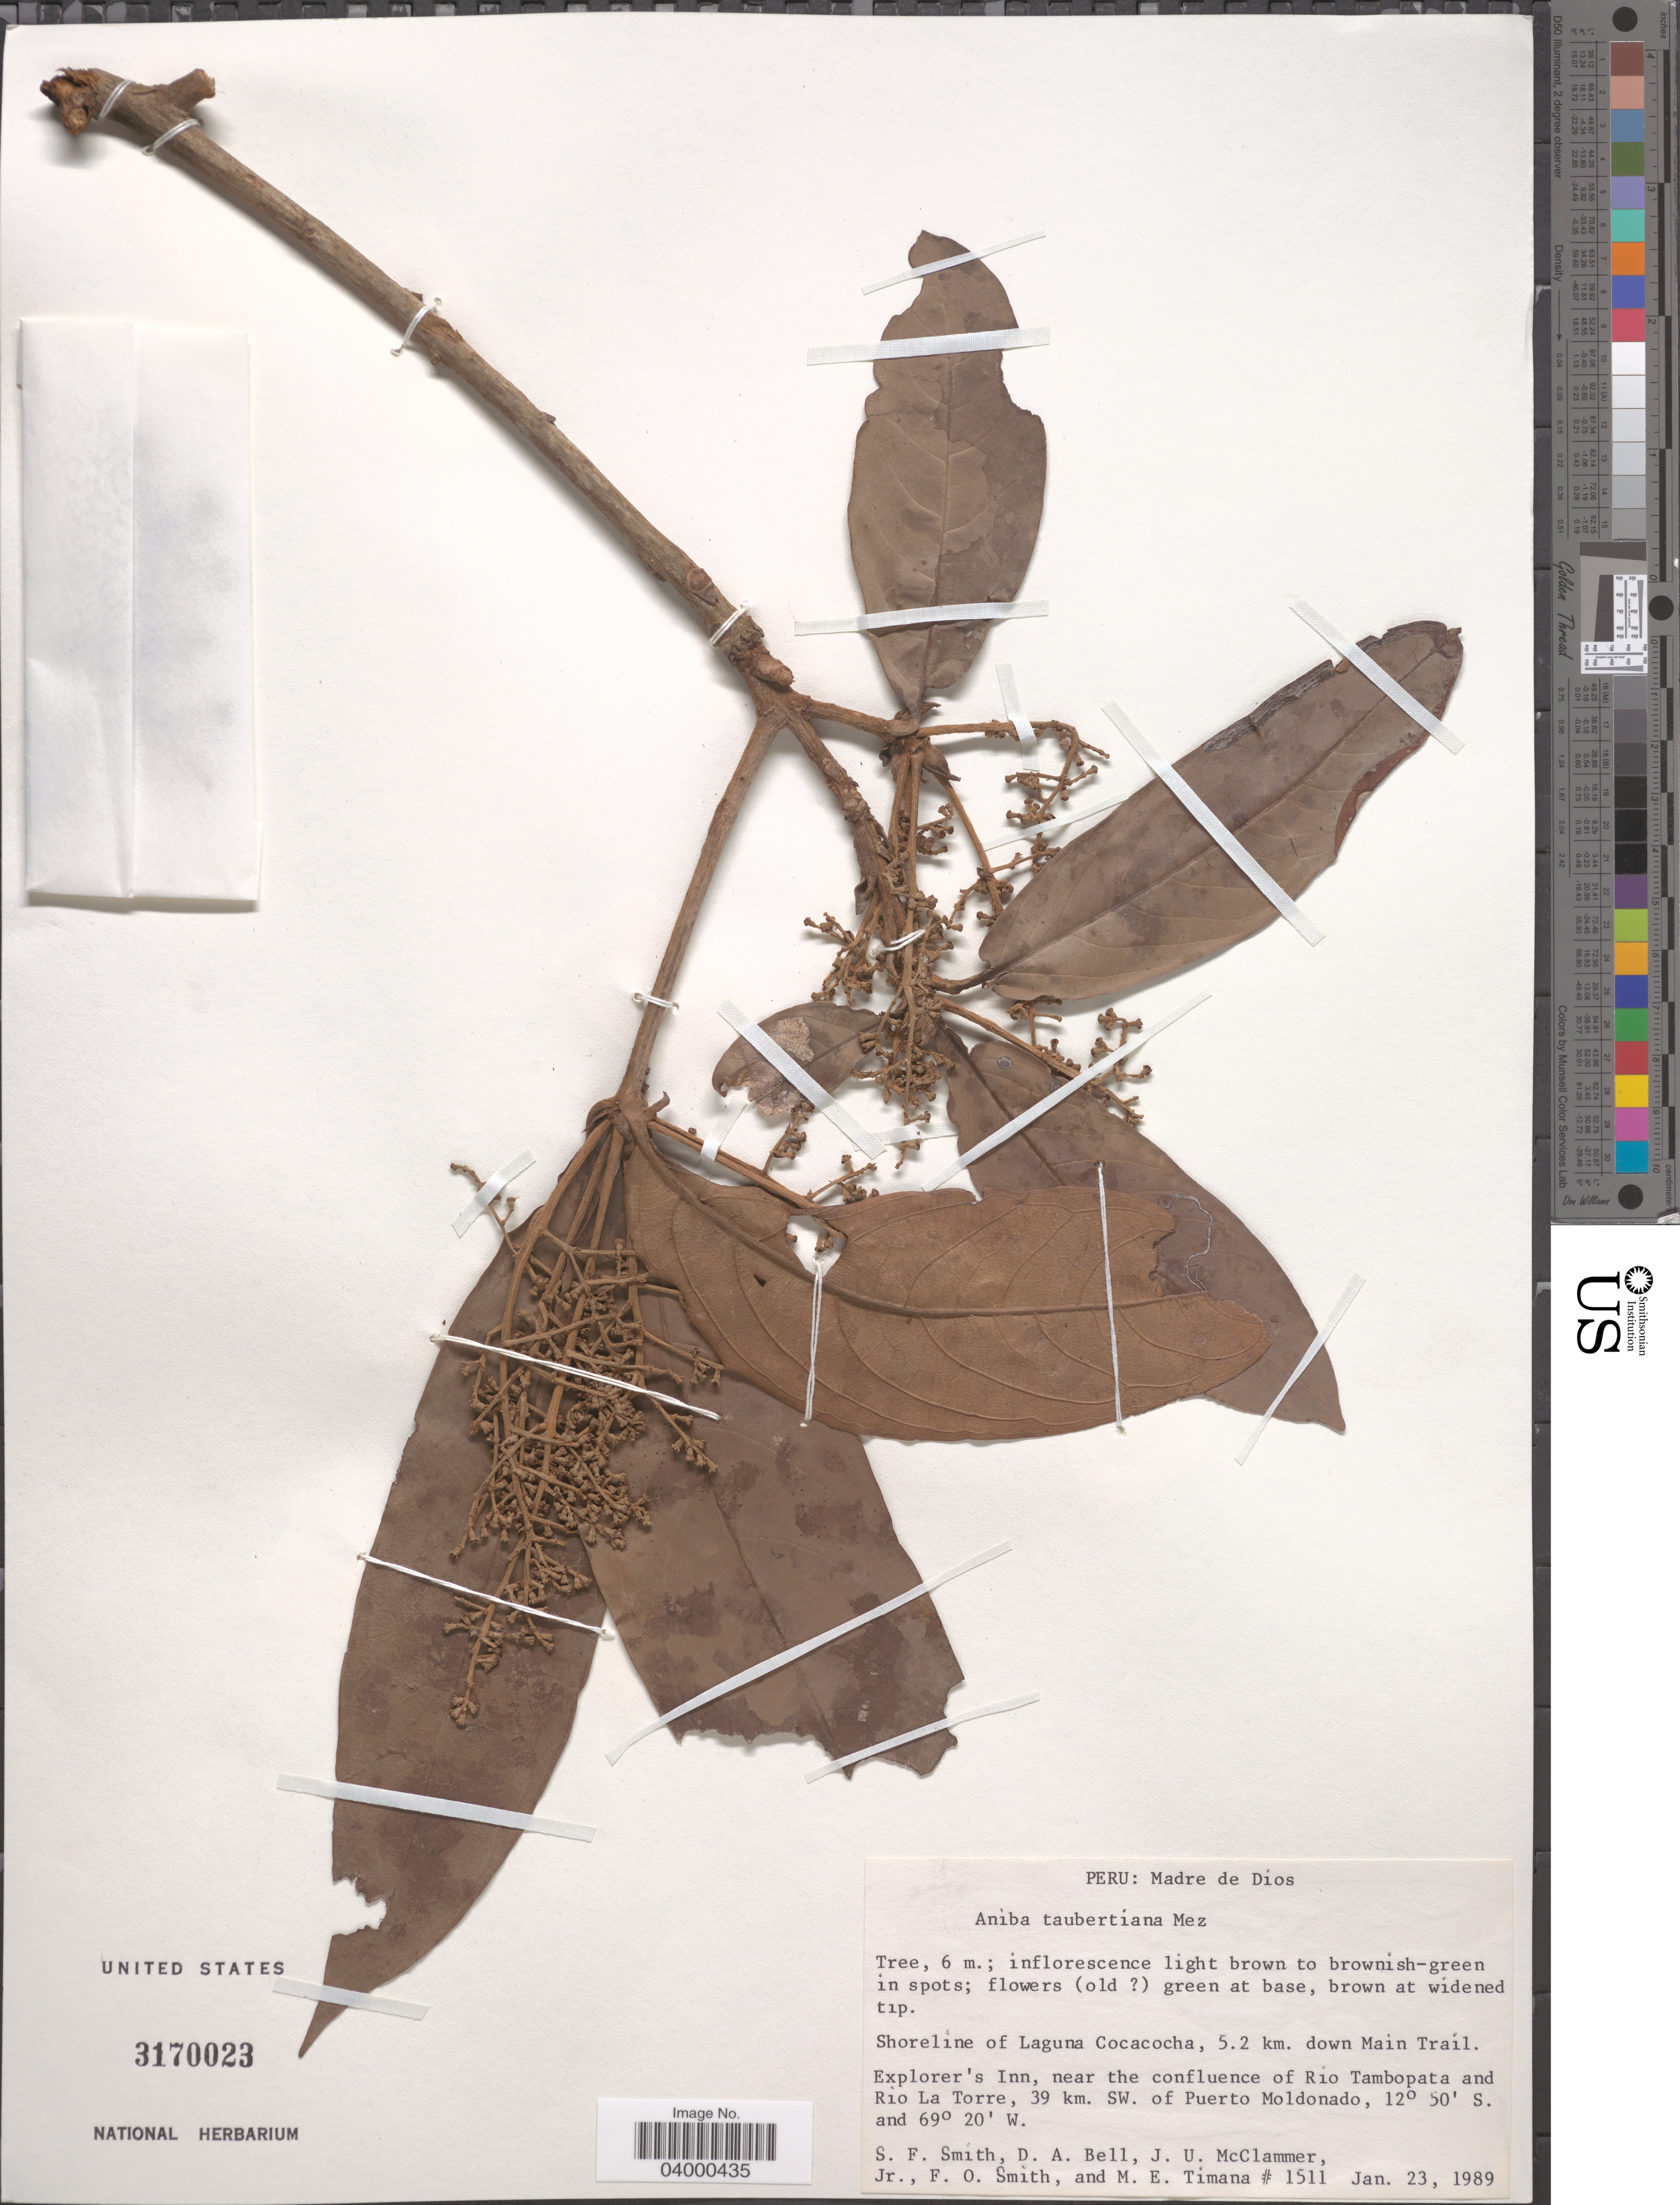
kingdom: Plantae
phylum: Tracheophyta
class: Magnoliopsida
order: Laurales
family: Lauraceae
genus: Aniba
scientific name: Aniba taubertiana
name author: Mez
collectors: S.F. Smith, D. A. Bell, J. McClammer Jr. & F. Smith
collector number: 1511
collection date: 1989-01-23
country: Peru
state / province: Madre de Dios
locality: Shoreline of Laguna Cocacocha, 5.2 km. down Main Trail. Explorer's Inn, near the confluence of Rio Tambopata and Rio La Torre, 39 km. SW. of Puerto Moldonado.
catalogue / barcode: US 3170023